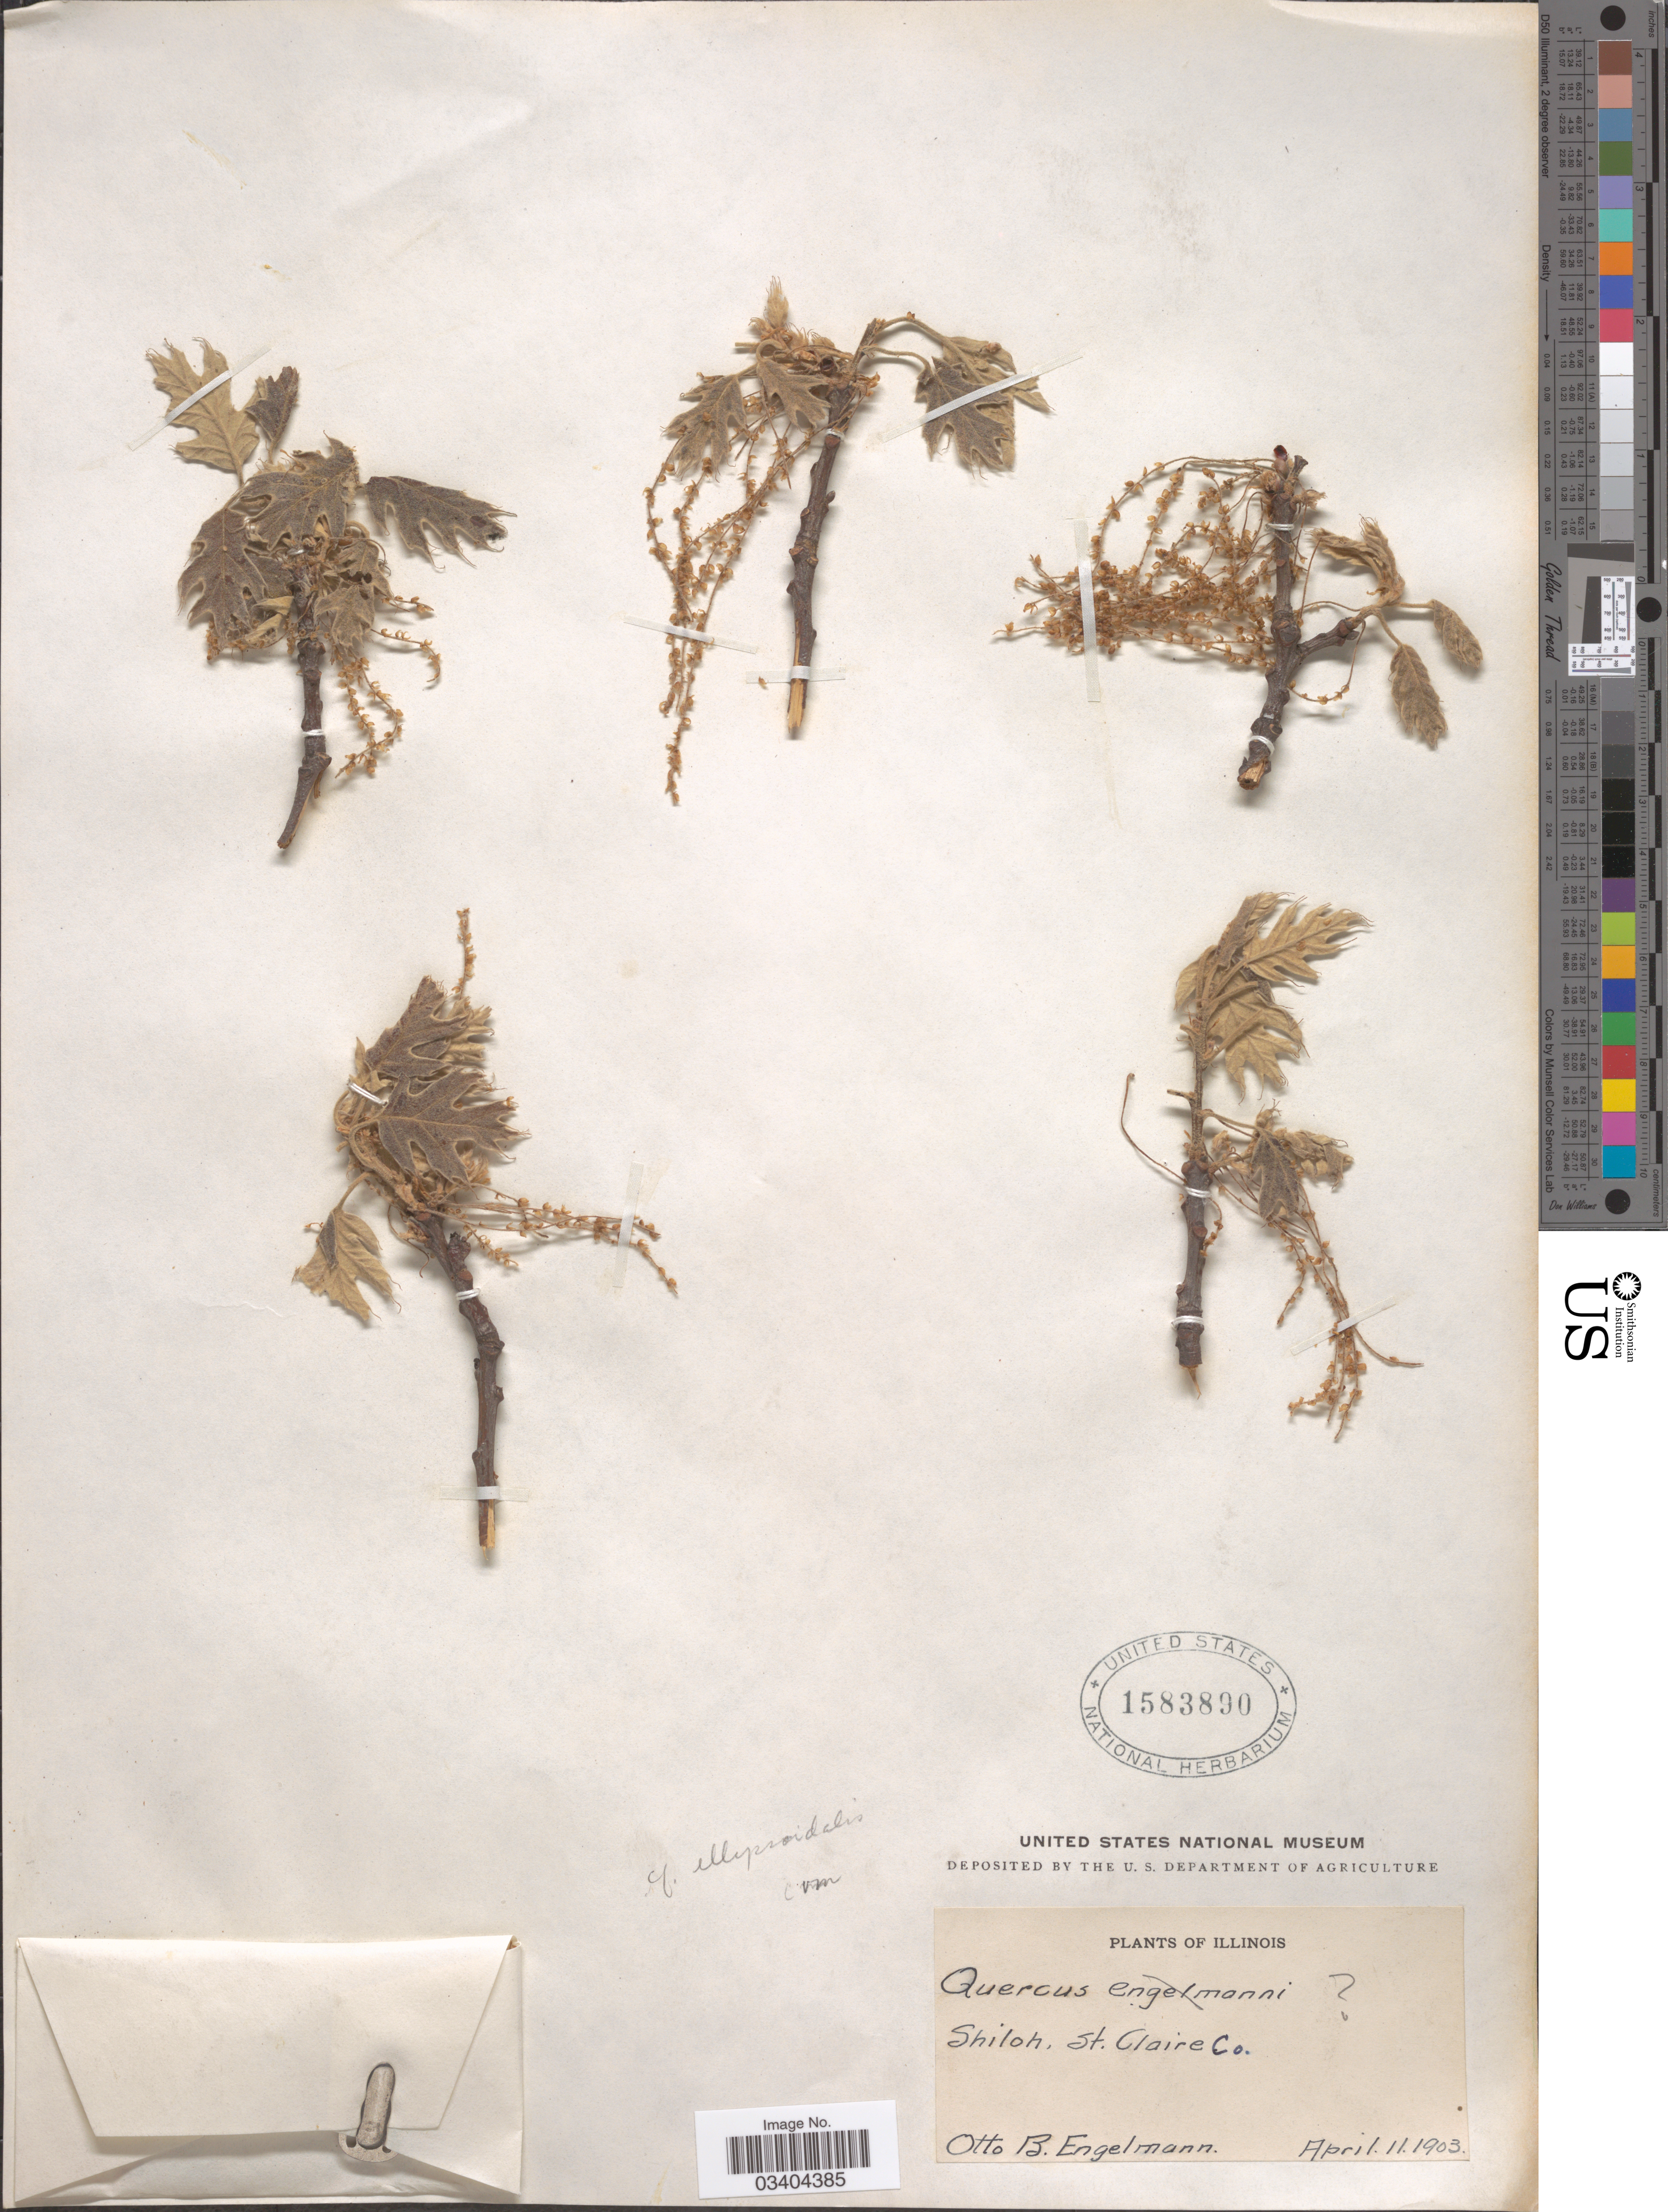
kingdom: Plantae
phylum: Tracheophyta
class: Magnoliopsida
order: Fagales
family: Fagaceae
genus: Quercus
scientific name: Quercus ellipsoidalis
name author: E.J. Hill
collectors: O. Engelmann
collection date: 1903-04-11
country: United States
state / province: Illinois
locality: Shiloh, St. Claire Co.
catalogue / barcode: US 1583890